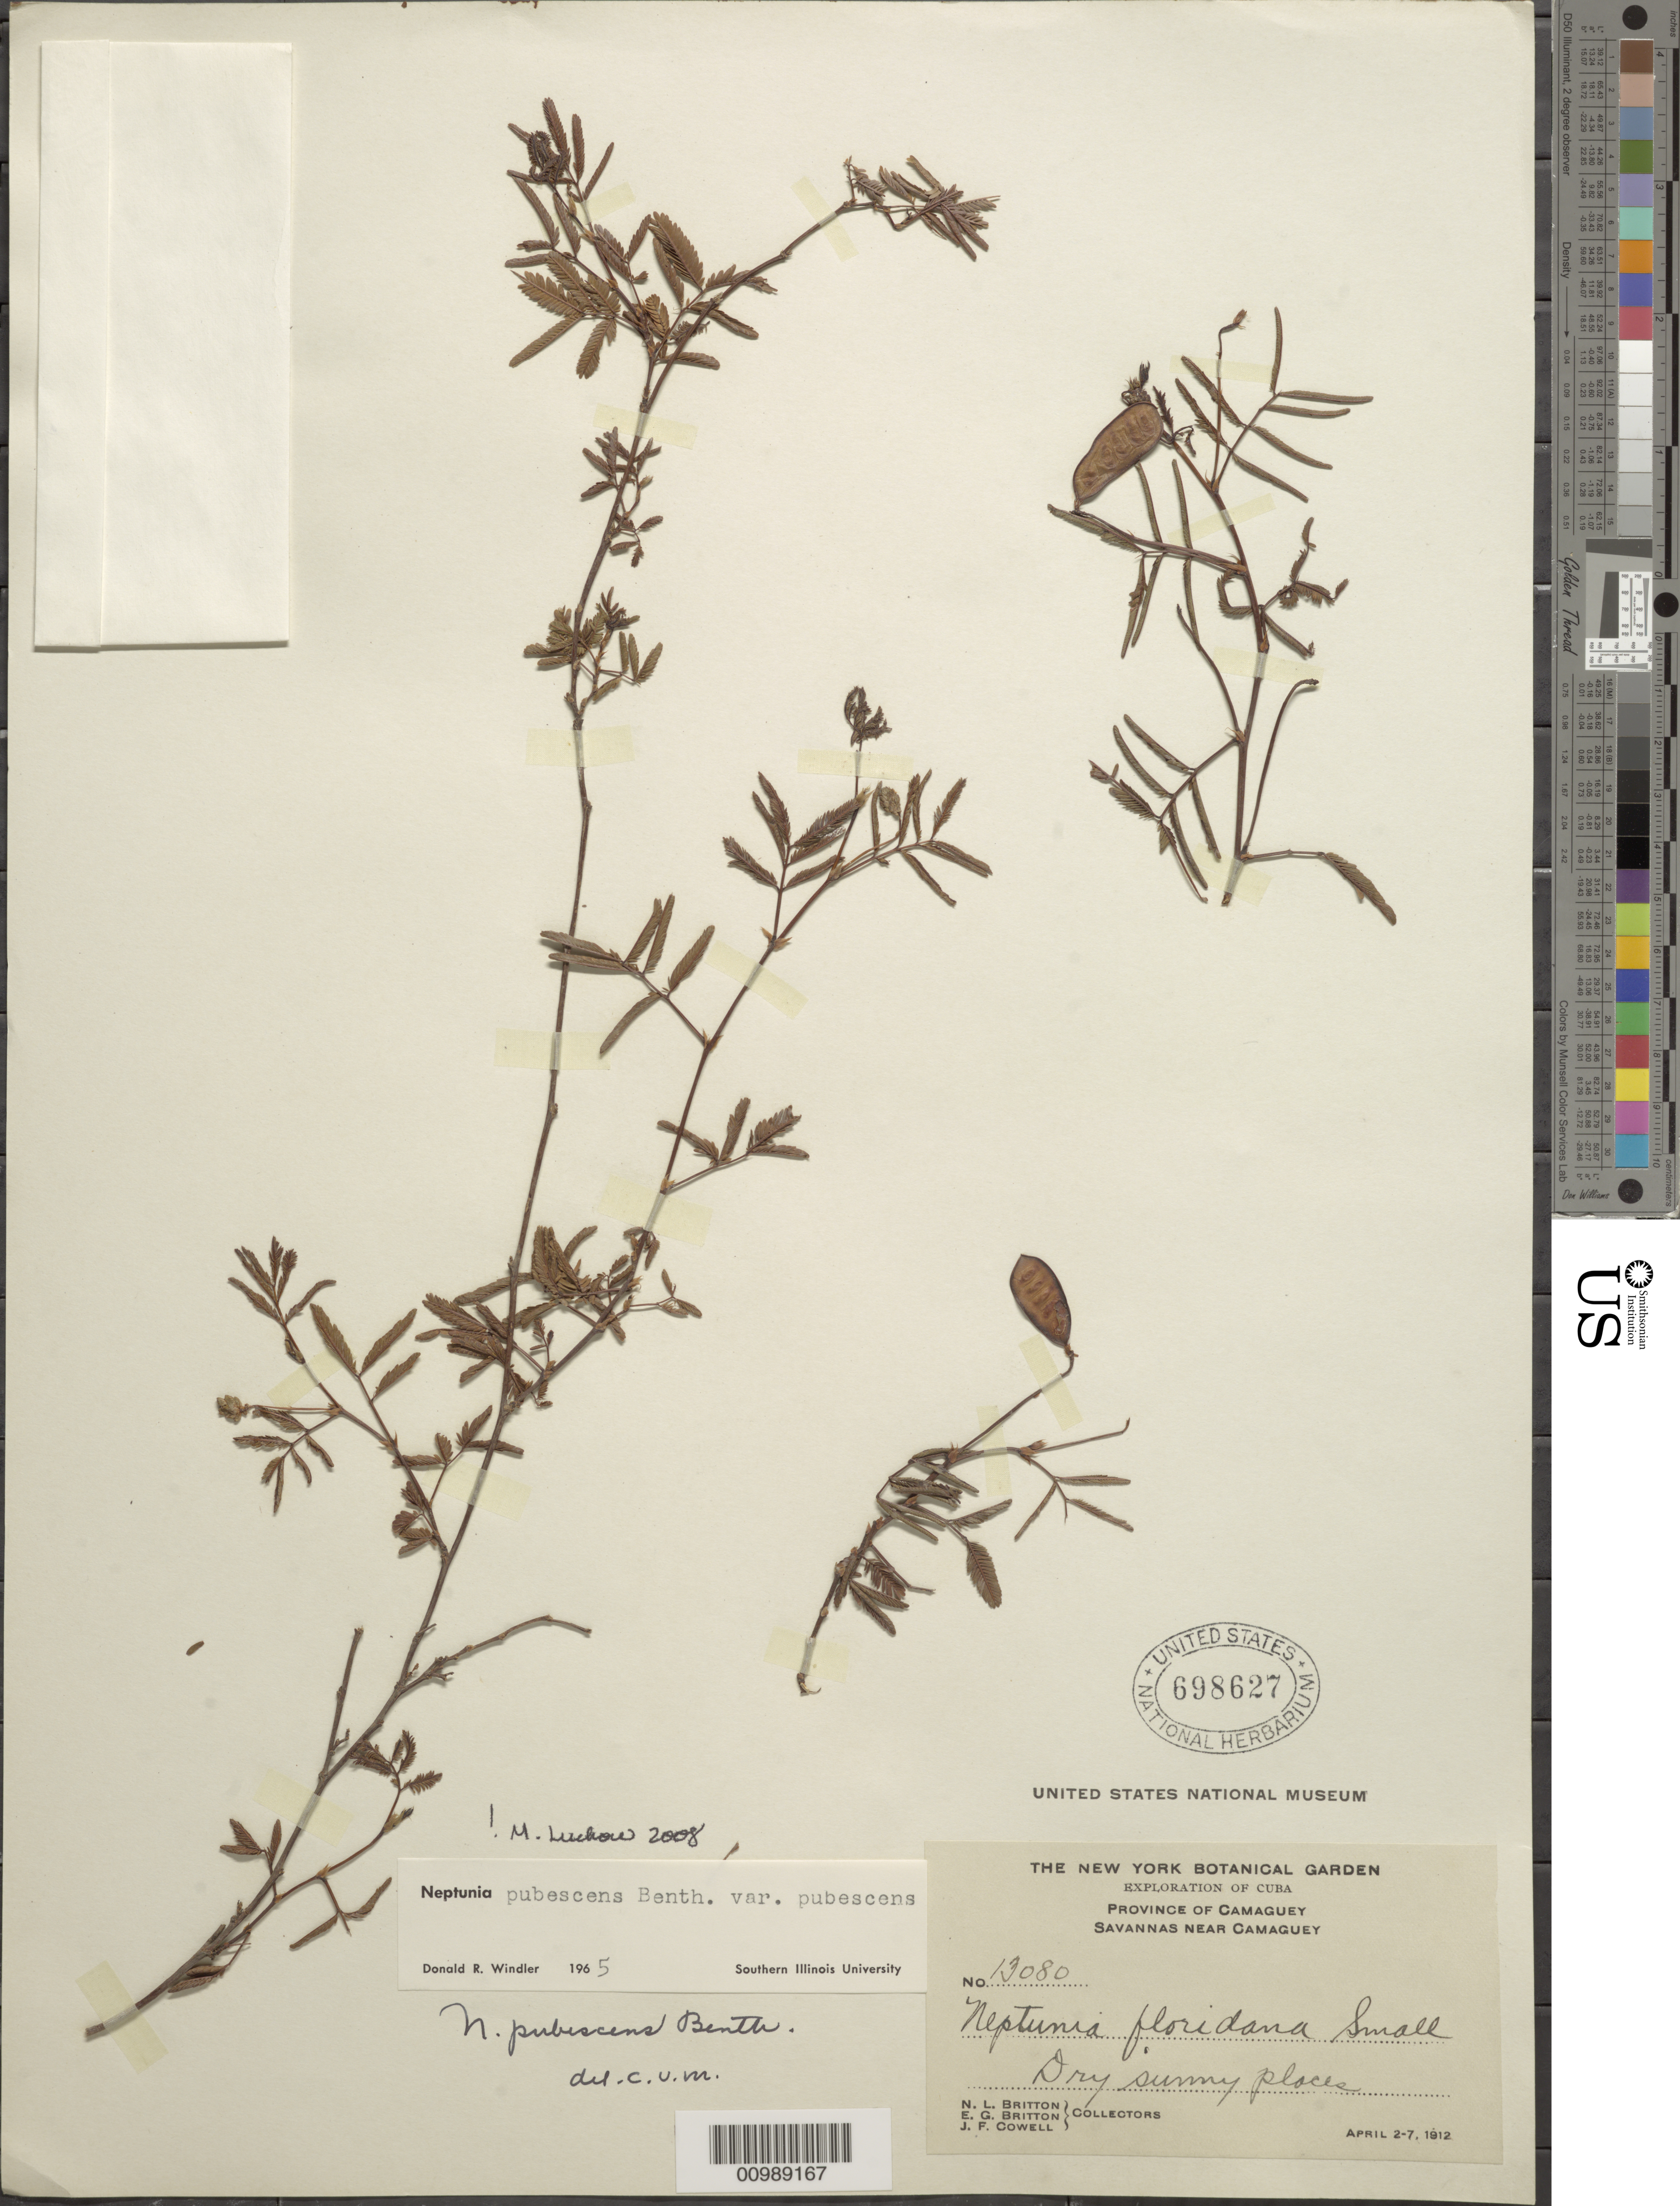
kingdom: Plantae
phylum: Tracheophyta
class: Magnoliopsida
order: Fabales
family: Fabaceae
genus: Neptunia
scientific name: Neptunia pubescens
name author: Benth.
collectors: N. Britton, E. G. Britton & J. F. Cowell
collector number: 13080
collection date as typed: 02 Apr 1912 to 07 Apr 1912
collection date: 1912-04-02/1912-04-07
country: Cuba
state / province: Camagüey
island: Cuba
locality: Camagüey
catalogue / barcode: US 698627